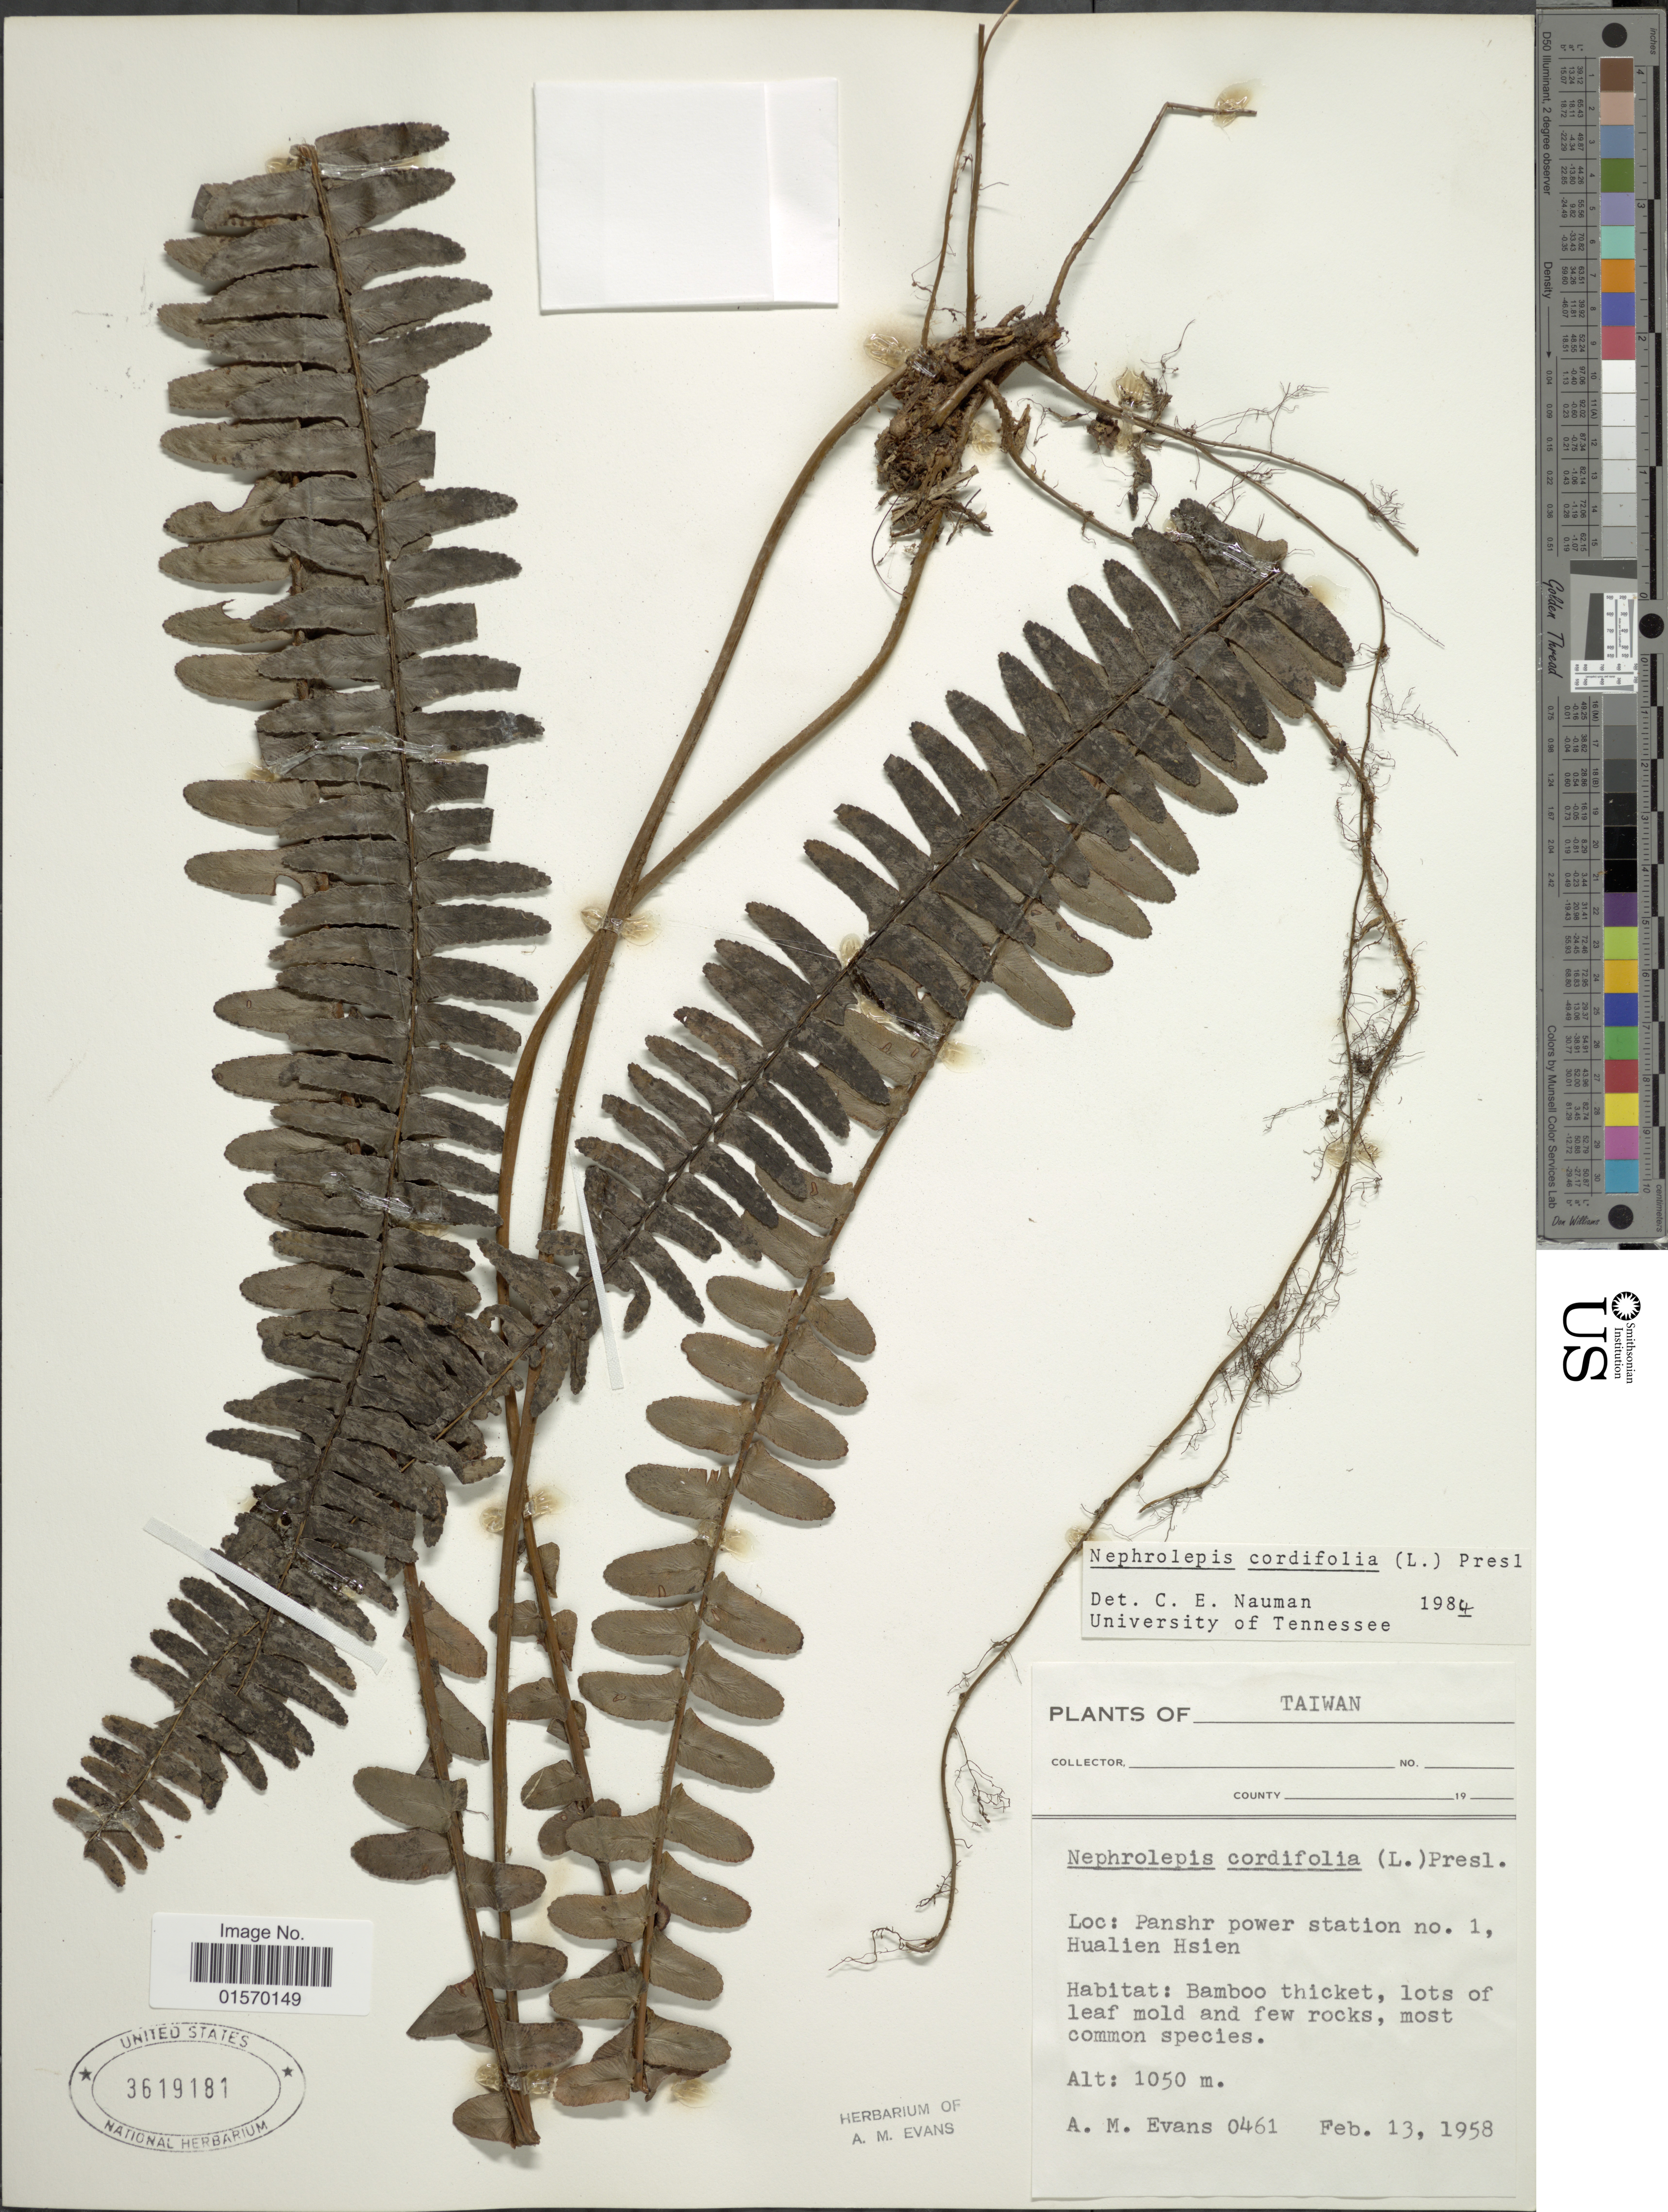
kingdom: Plantae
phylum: Tracheophyta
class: Polypodiopsida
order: Polypodiales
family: Nephrolepidaceae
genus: Nephrolepis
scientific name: Nephrolepis cordifolia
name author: (L.) C. Presl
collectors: A. M. Evans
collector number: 461*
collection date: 1958-02-13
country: Taiwan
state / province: Hualien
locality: Panshr power station no. 1, Hualien Hsien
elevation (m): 1050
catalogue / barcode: US 3619181